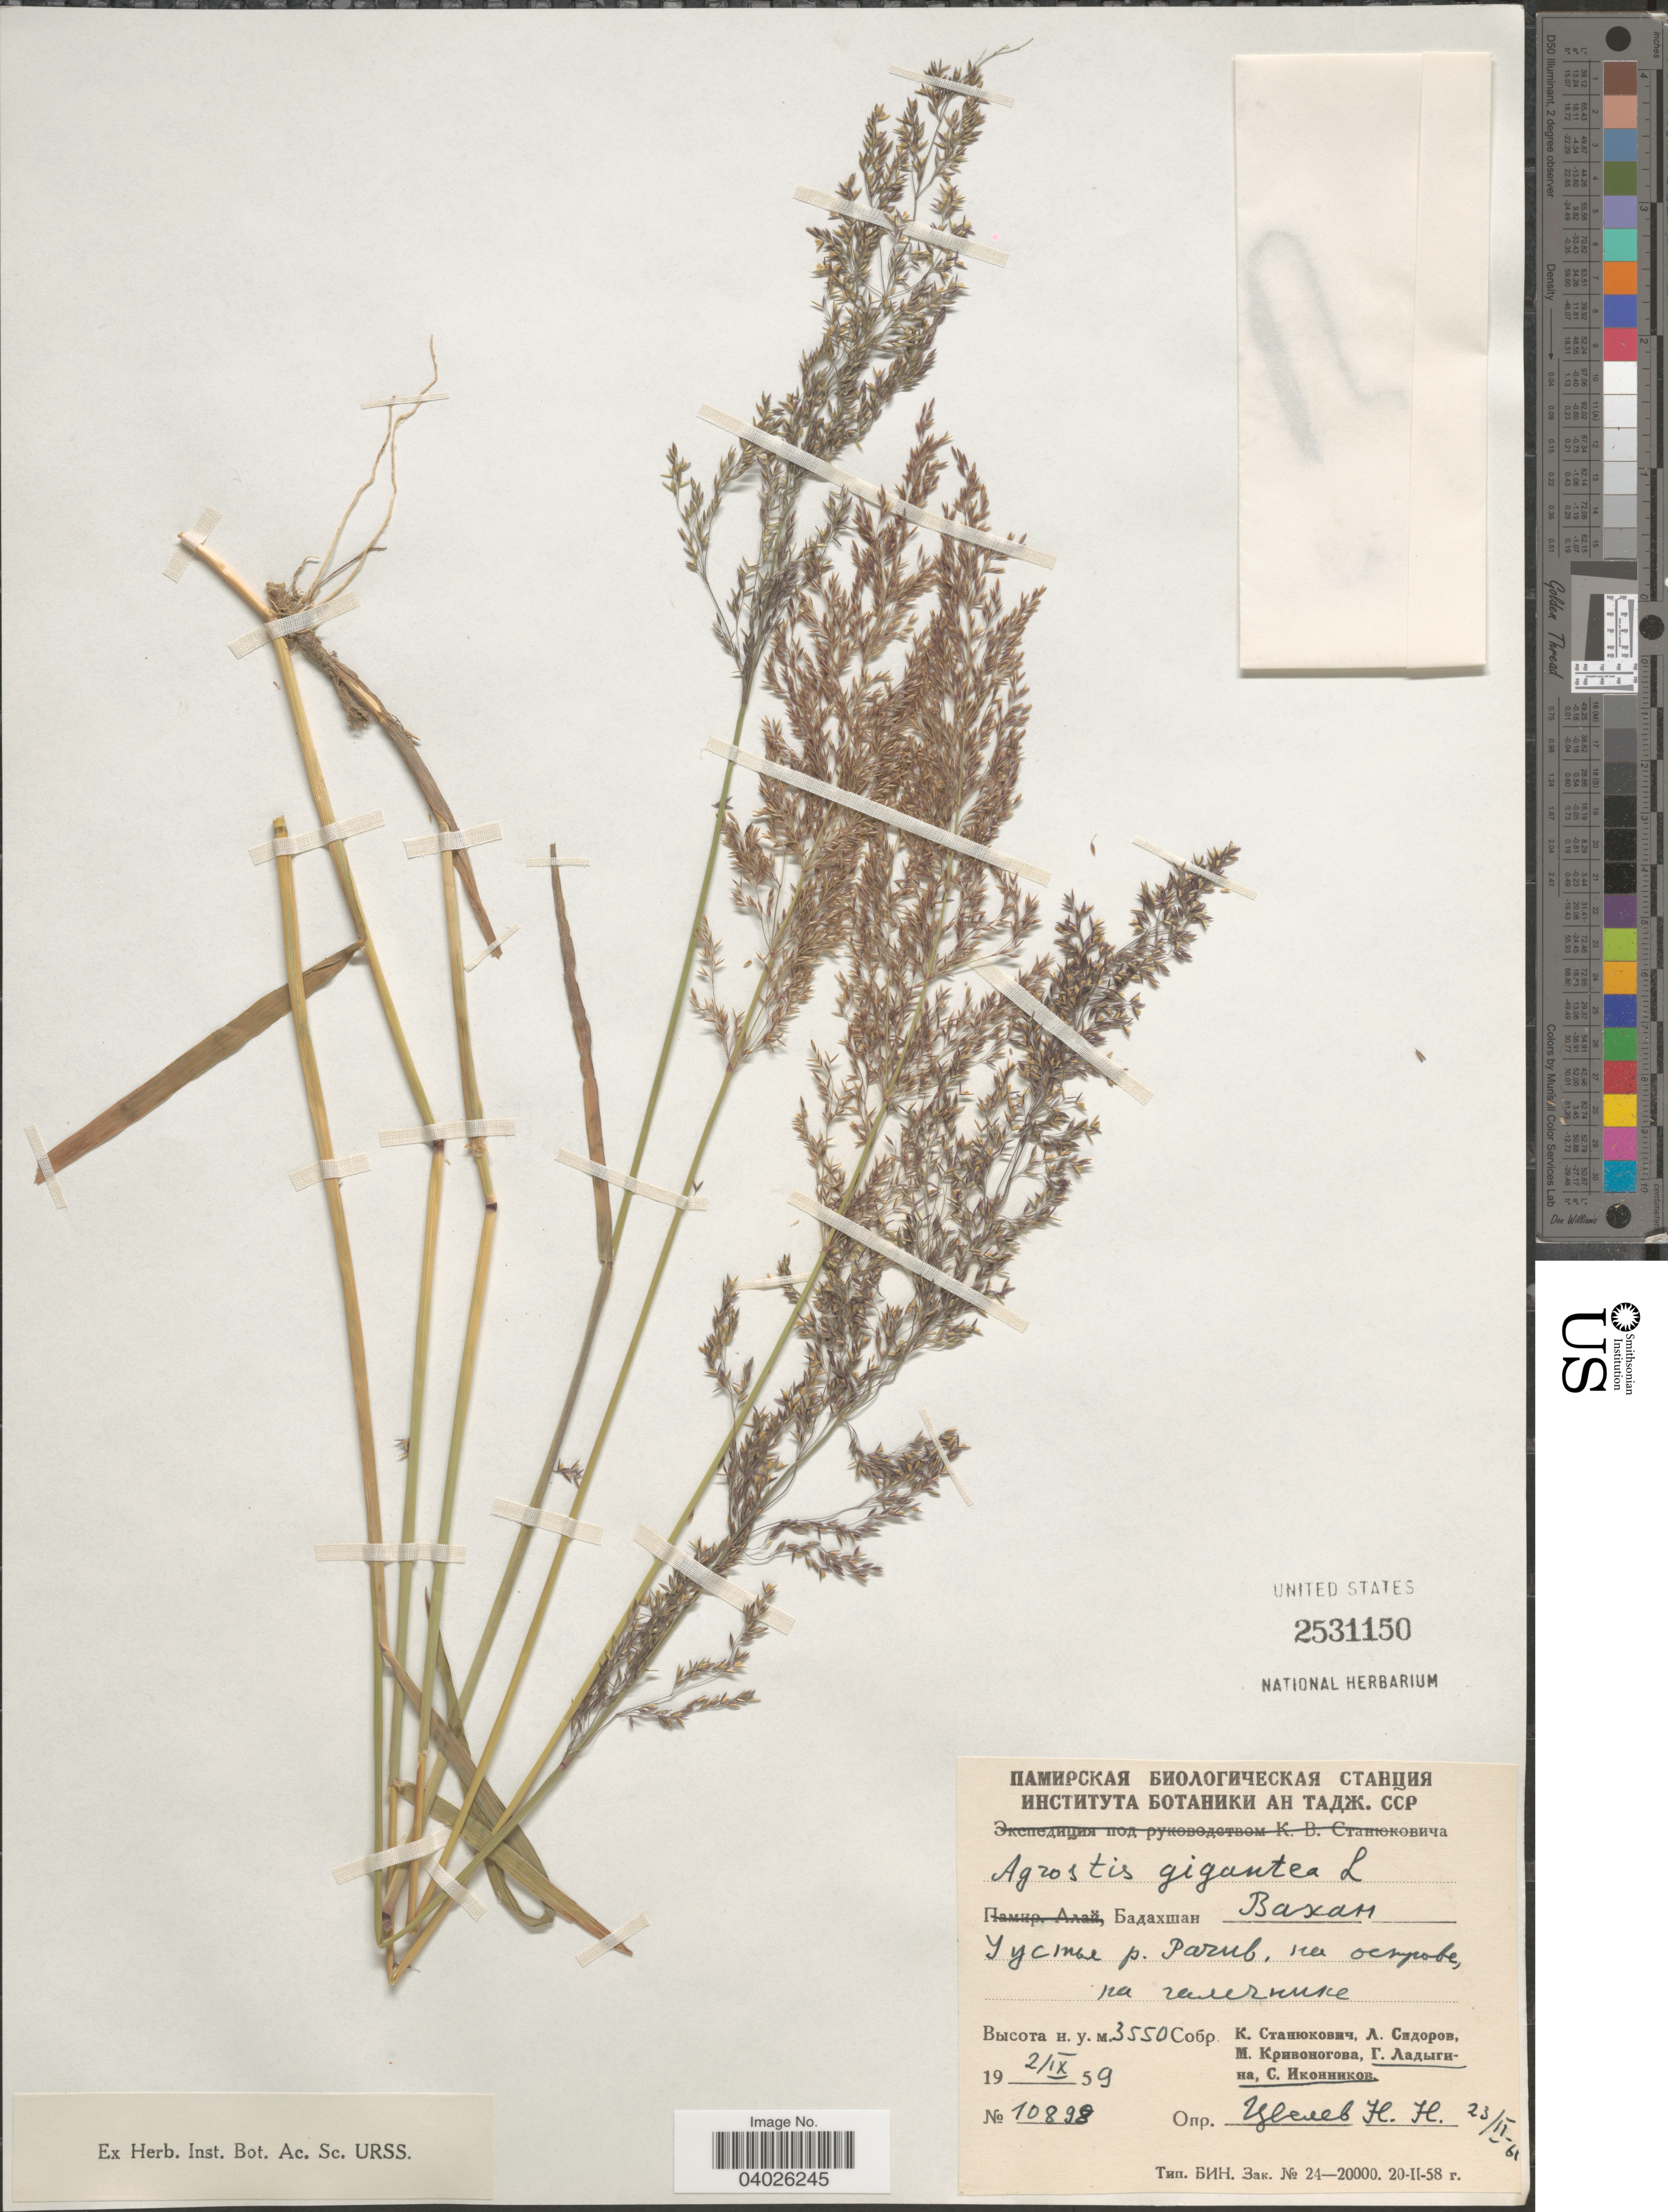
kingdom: Plantae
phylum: Tracheophyta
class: Liliopsida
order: Poales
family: Poaceae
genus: Agrostis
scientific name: Agrostis gigantea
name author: Roth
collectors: G. Ladygina & S. Ikonnikov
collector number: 10898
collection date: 1959-09-02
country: Tajikistan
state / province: Gorno-Badakhstan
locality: Mouth of river Rachiv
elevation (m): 3550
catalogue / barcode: US 2531150